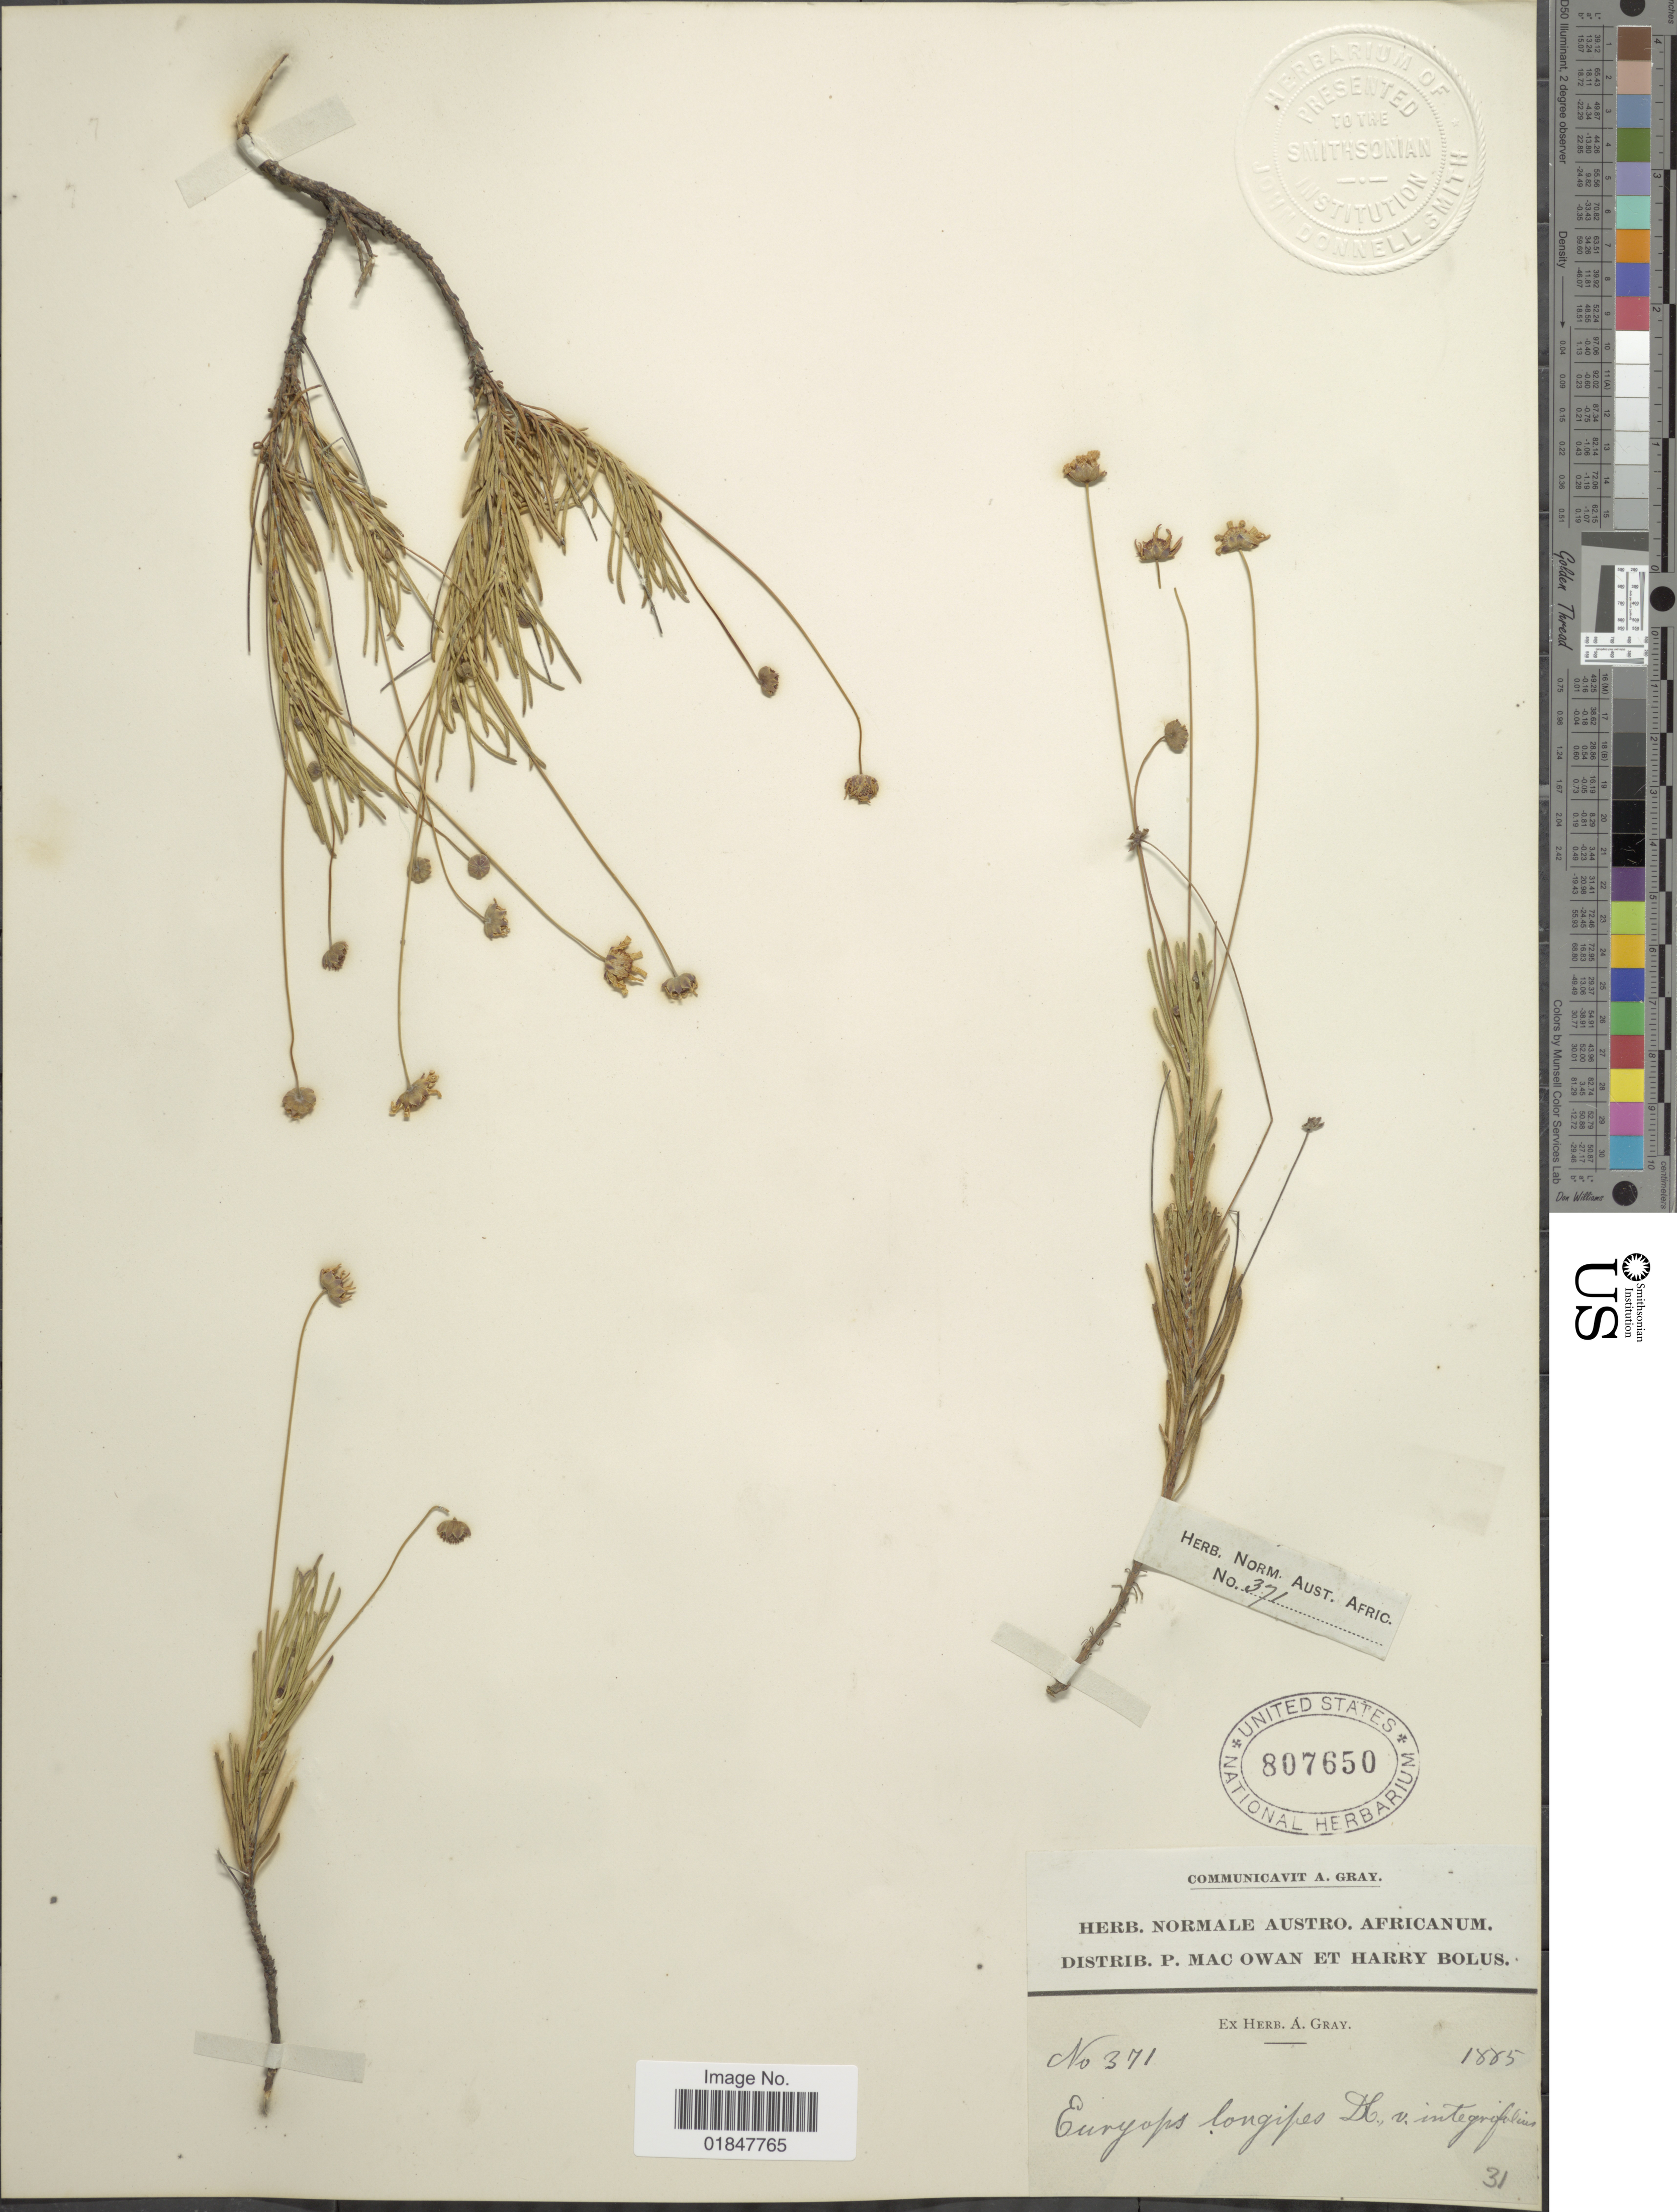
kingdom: Plantae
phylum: Tracheophyta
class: Magnoliopsida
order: Asterales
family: Asteraceae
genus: Euryops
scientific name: Euryops longipes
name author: DC.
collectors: ex Herb. A. Gray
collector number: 371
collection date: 1885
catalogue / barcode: US 807650